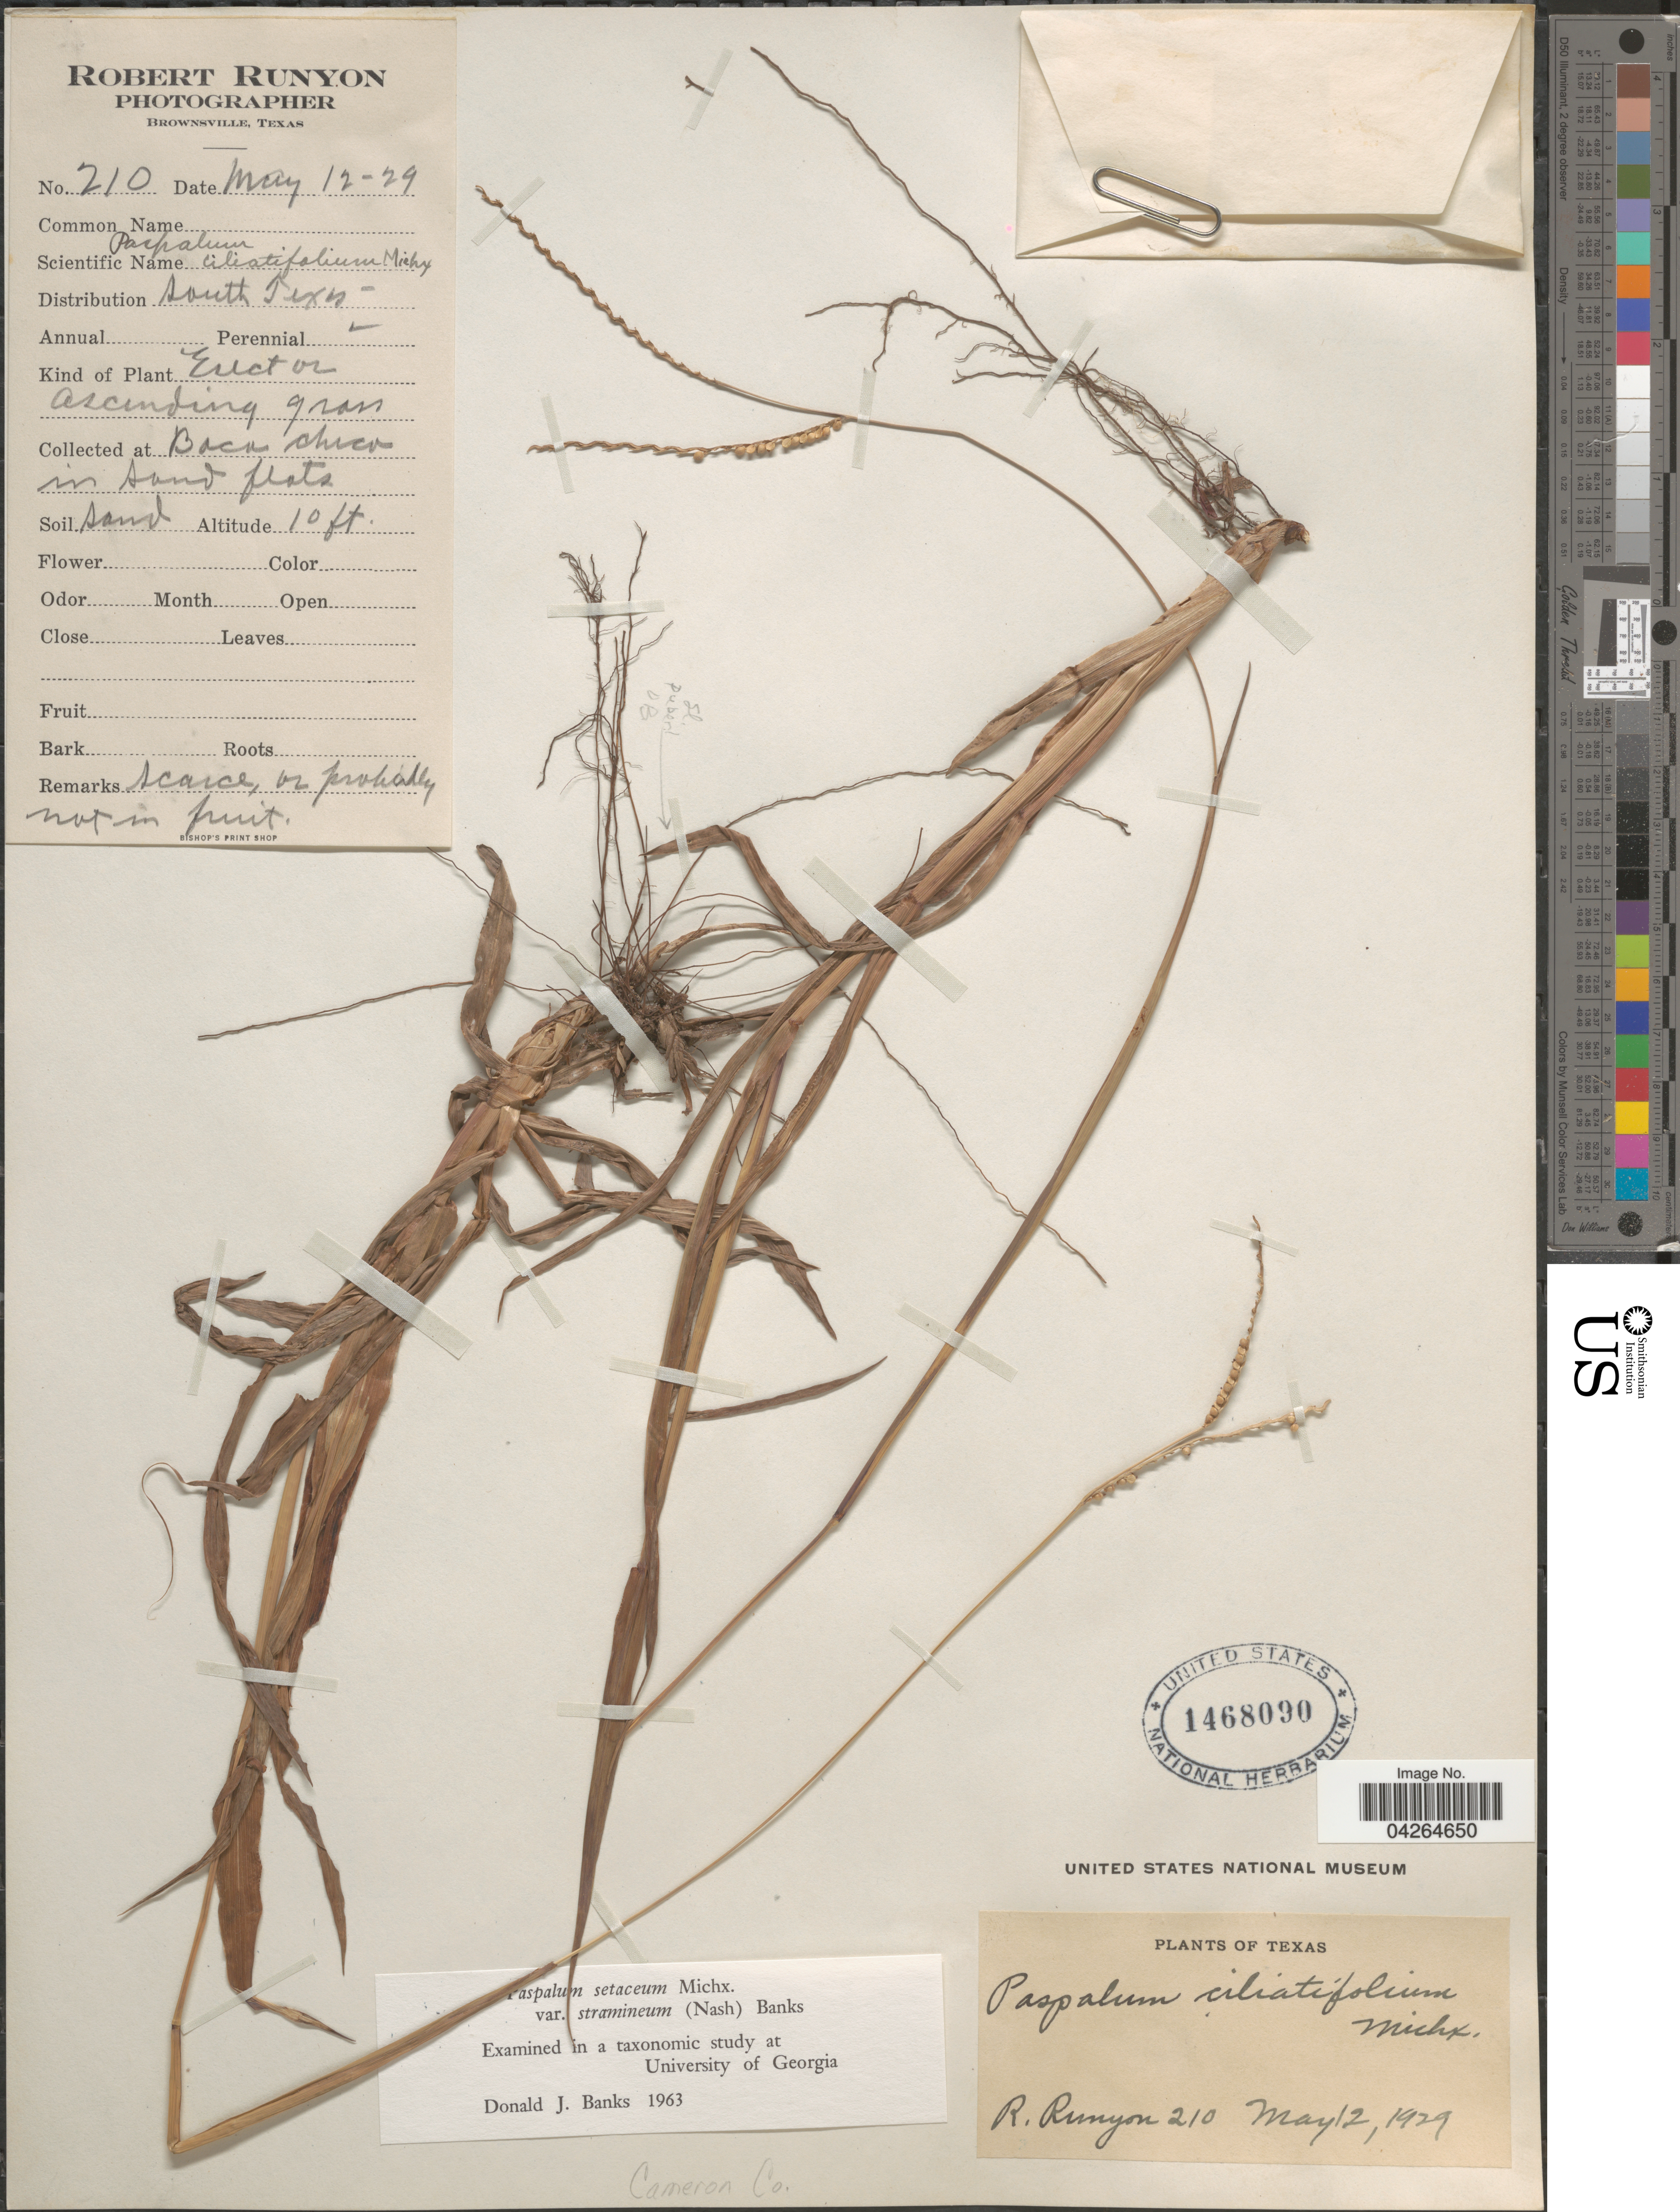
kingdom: Plantae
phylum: Tracheophyta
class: Liliopsida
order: Poales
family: Poaceae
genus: Paspalum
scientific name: Paspalum setaceum var. stramineum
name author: (Nash) D.J. Banks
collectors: R. Runyon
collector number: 210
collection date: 1929-05-12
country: United States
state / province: Texas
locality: Boca Chica. Cameron Co.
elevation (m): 3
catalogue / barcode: US 1468090